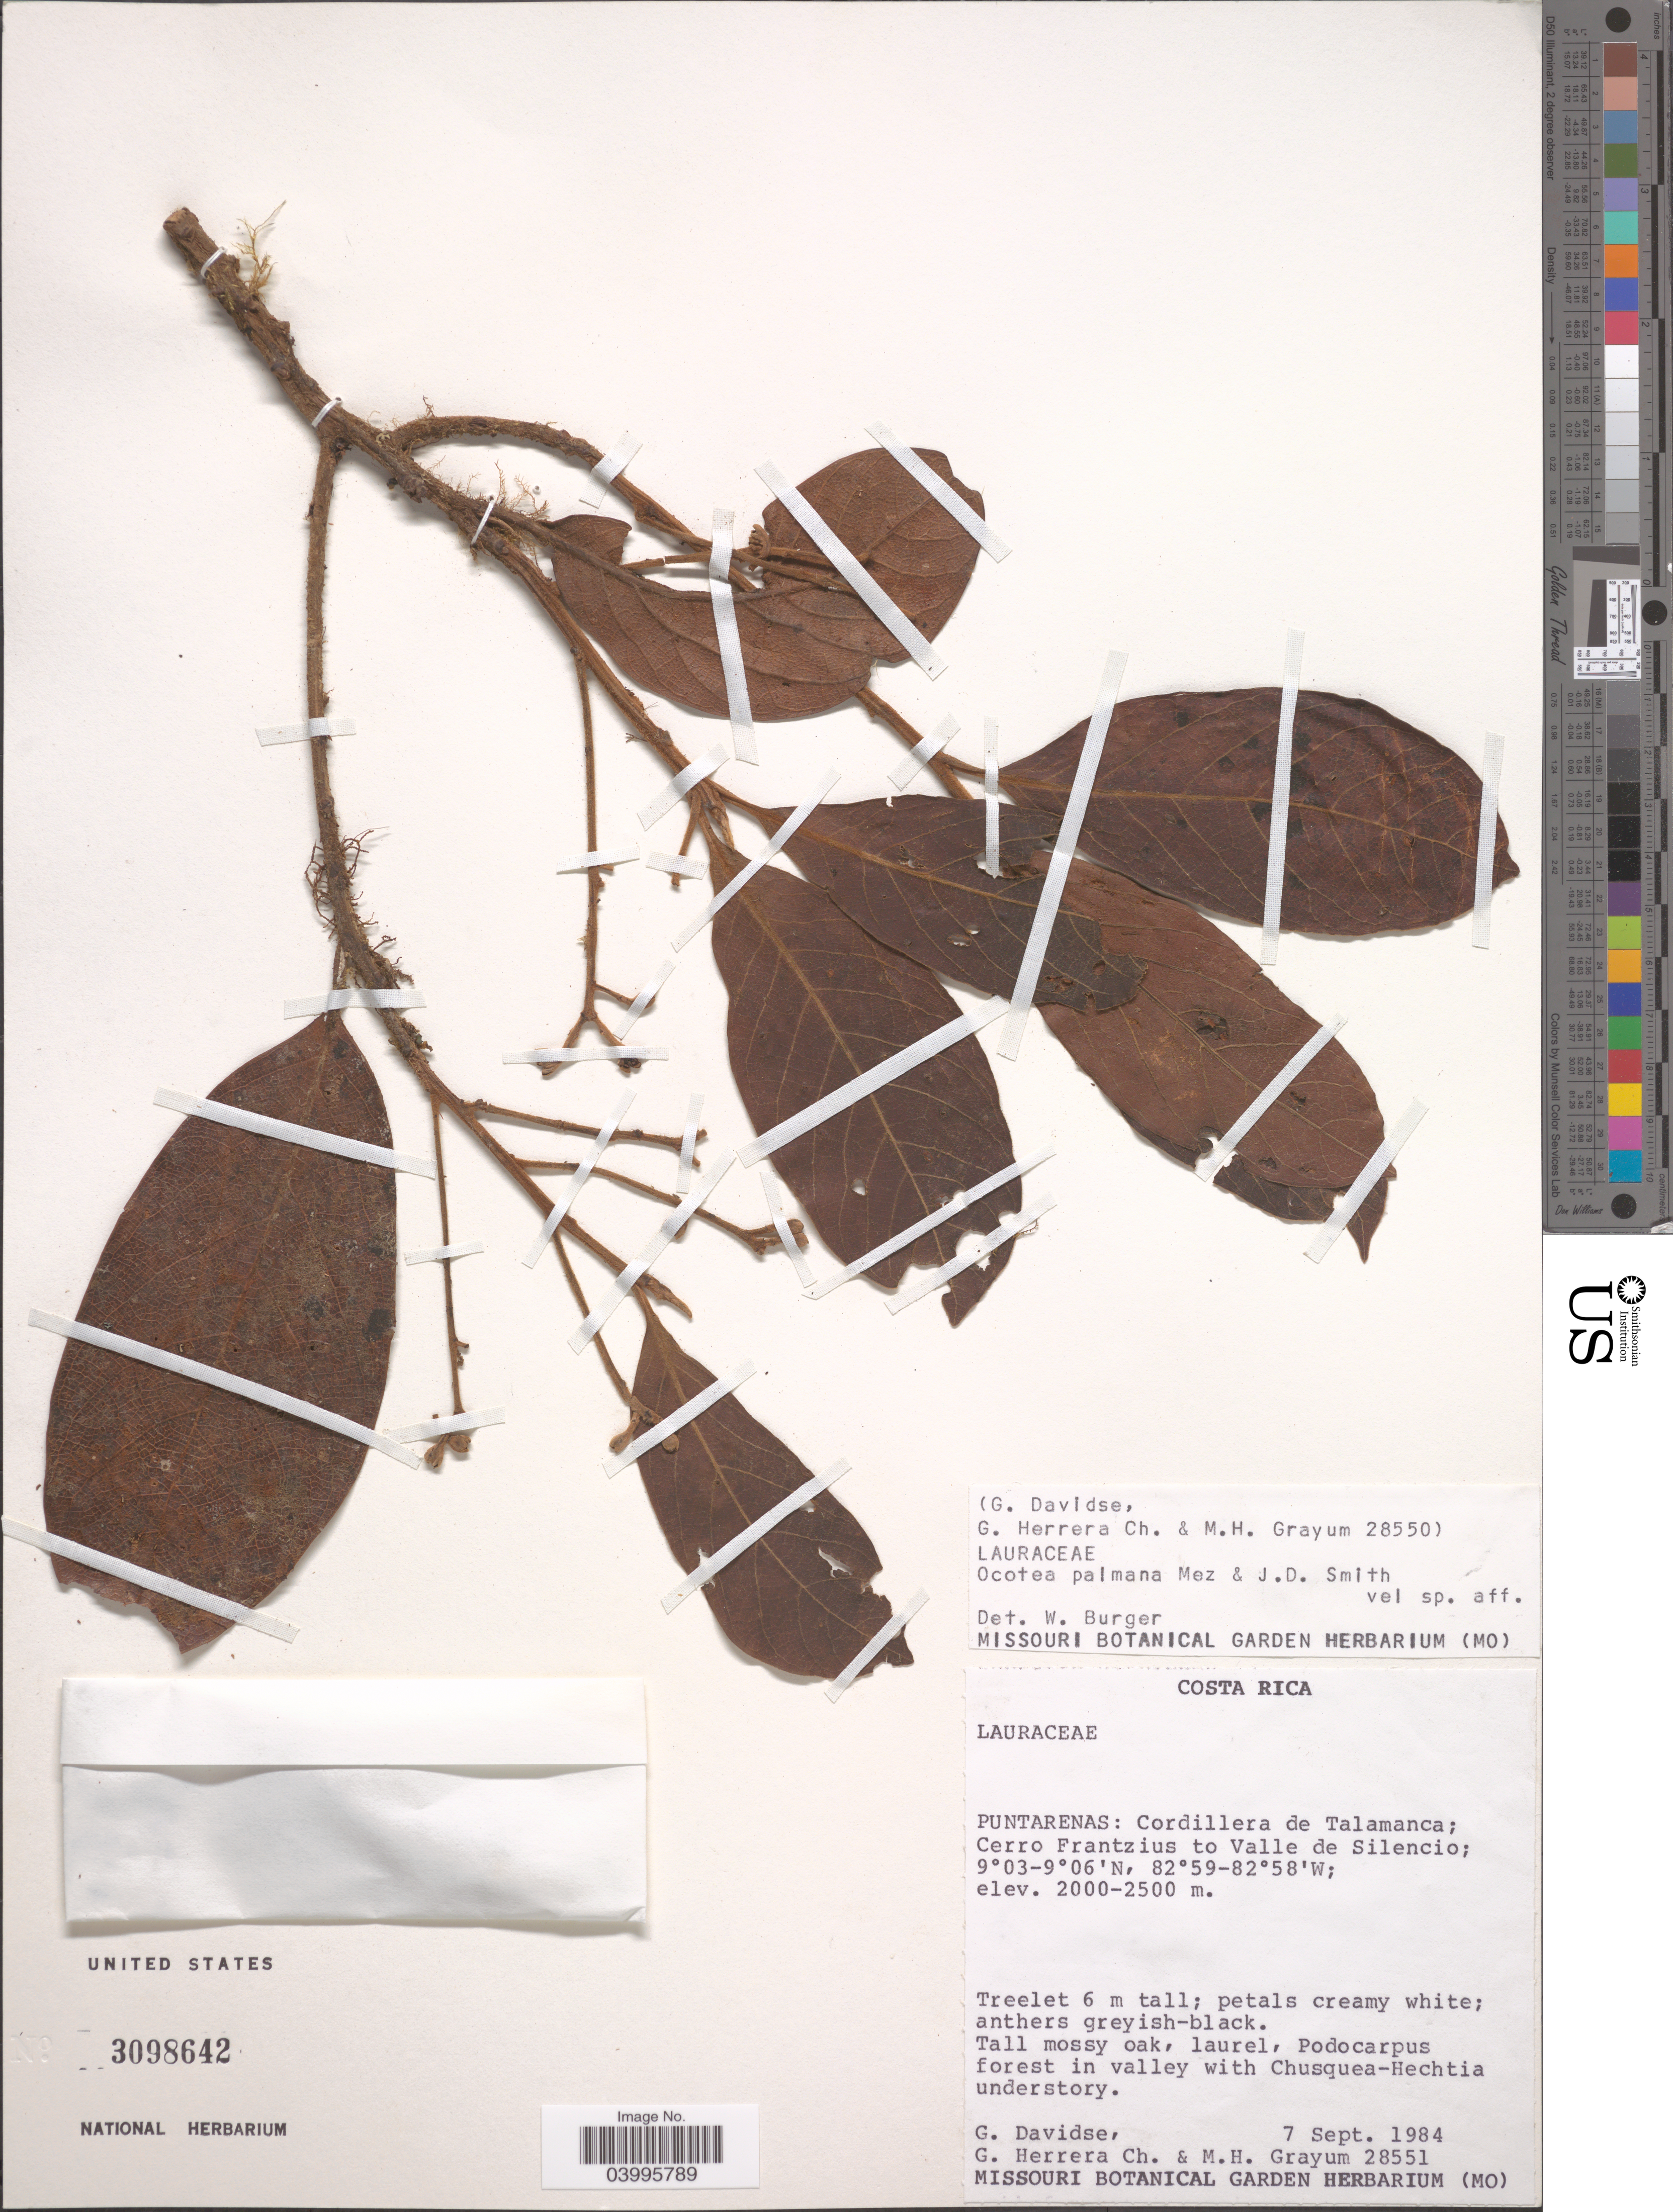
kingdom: Plantae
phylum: Tracheophyta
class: Magnoliopsida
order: Laurales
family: Lauraceae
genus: Ocotea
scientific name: Ocotea palmana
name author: Mez & Donn. Sm.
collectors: G. Davidse, G. Herrera Ch. & M. H. Grayum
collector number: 28551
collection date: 1984-09-07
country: Costa Rica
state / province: Puntarenas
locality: Cordillera de Talamanca; Cerro Frantzius to Valle de Silencio.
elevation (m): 2000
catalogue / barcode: US 3098642